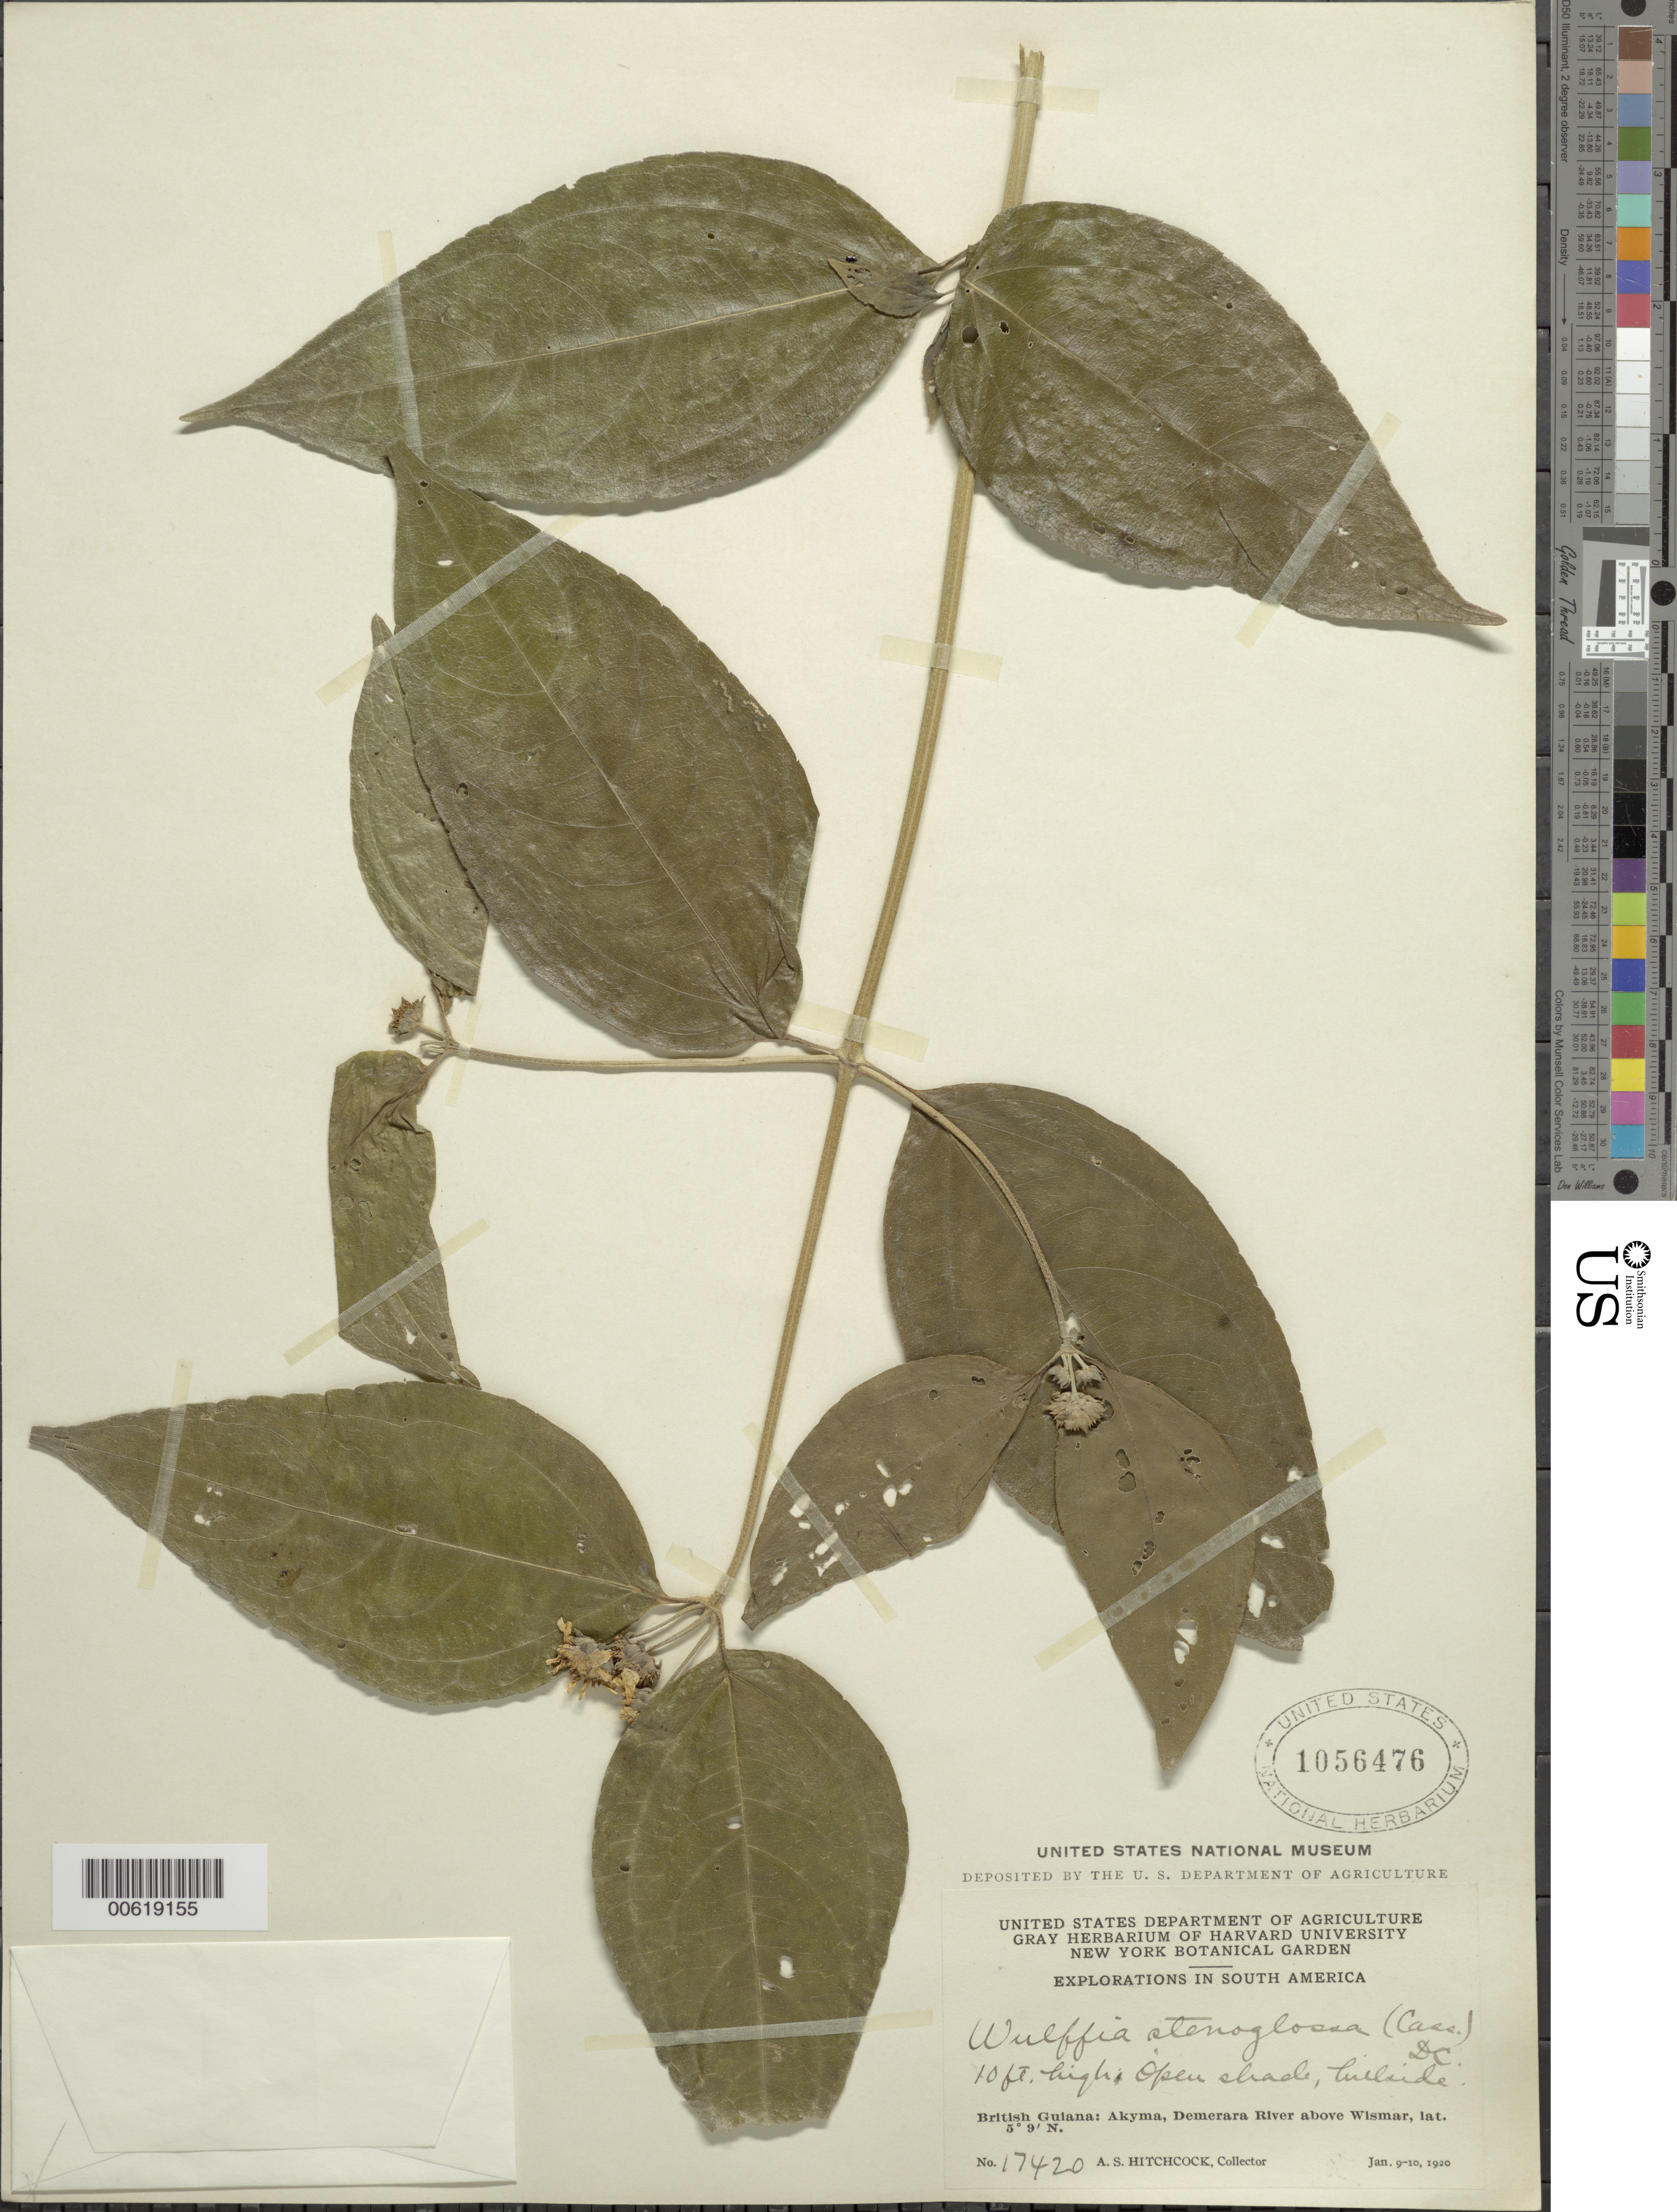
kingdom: Plantae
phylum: Tracheophyta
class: Magnoliopsida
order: Asterales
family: Asteraceae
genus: Wulffia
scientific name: Wulffia baccata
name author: (L. f.) Kuntze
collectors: A. S. Hitchcock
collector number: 17420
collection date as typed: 9-Jan-20 to 10-Jan-20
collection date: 1920-01-09/1920-01-10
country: Guyana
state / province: U. Demerara-Berbice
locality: Akyma, Demerara River above Wismar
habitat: Open shade, hillside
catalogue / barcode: US 1056476